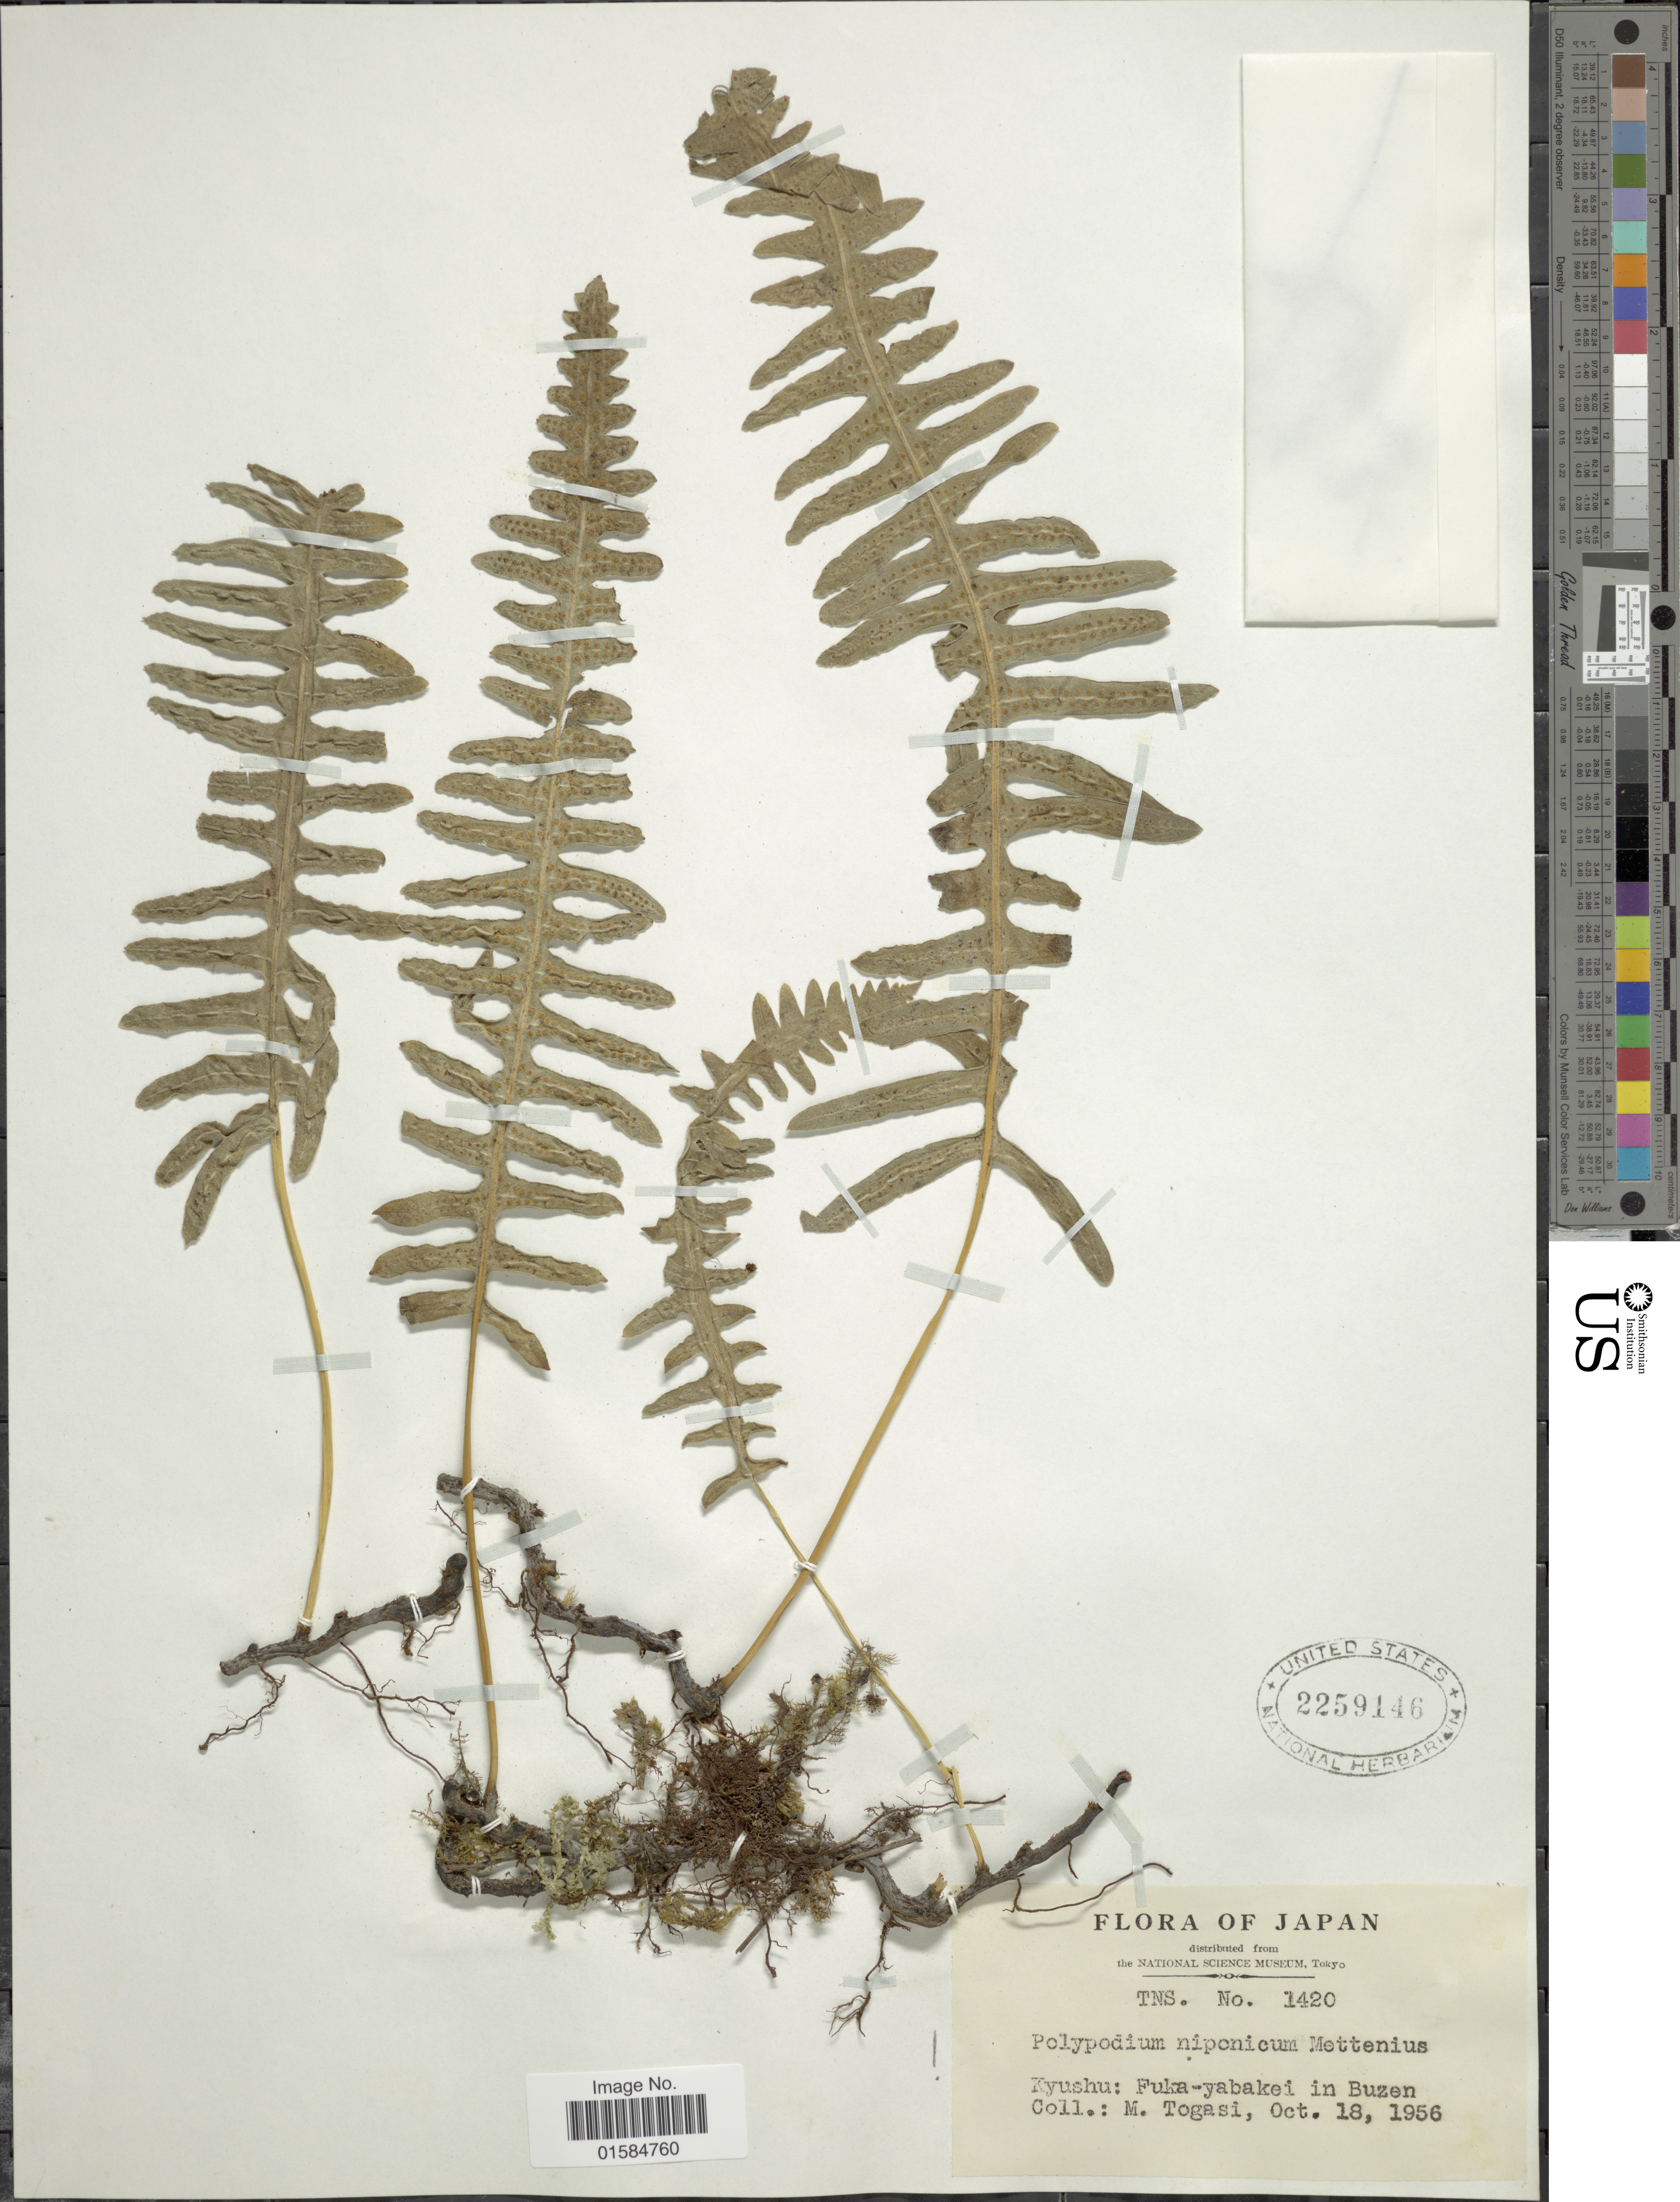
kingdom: Plantae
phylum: Tracheophyta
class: Polypodiopsida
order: Polypodiales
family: Polypodiaceae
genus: Goniophlebium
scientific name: Goniophlebium niponicum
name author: (Mett.) Bedd.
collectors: M. Togasi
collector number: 1420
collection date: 1956-10-18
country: Japan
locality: Kyushu: Fuka-yabakei in Buzen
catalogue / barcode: US 2259146